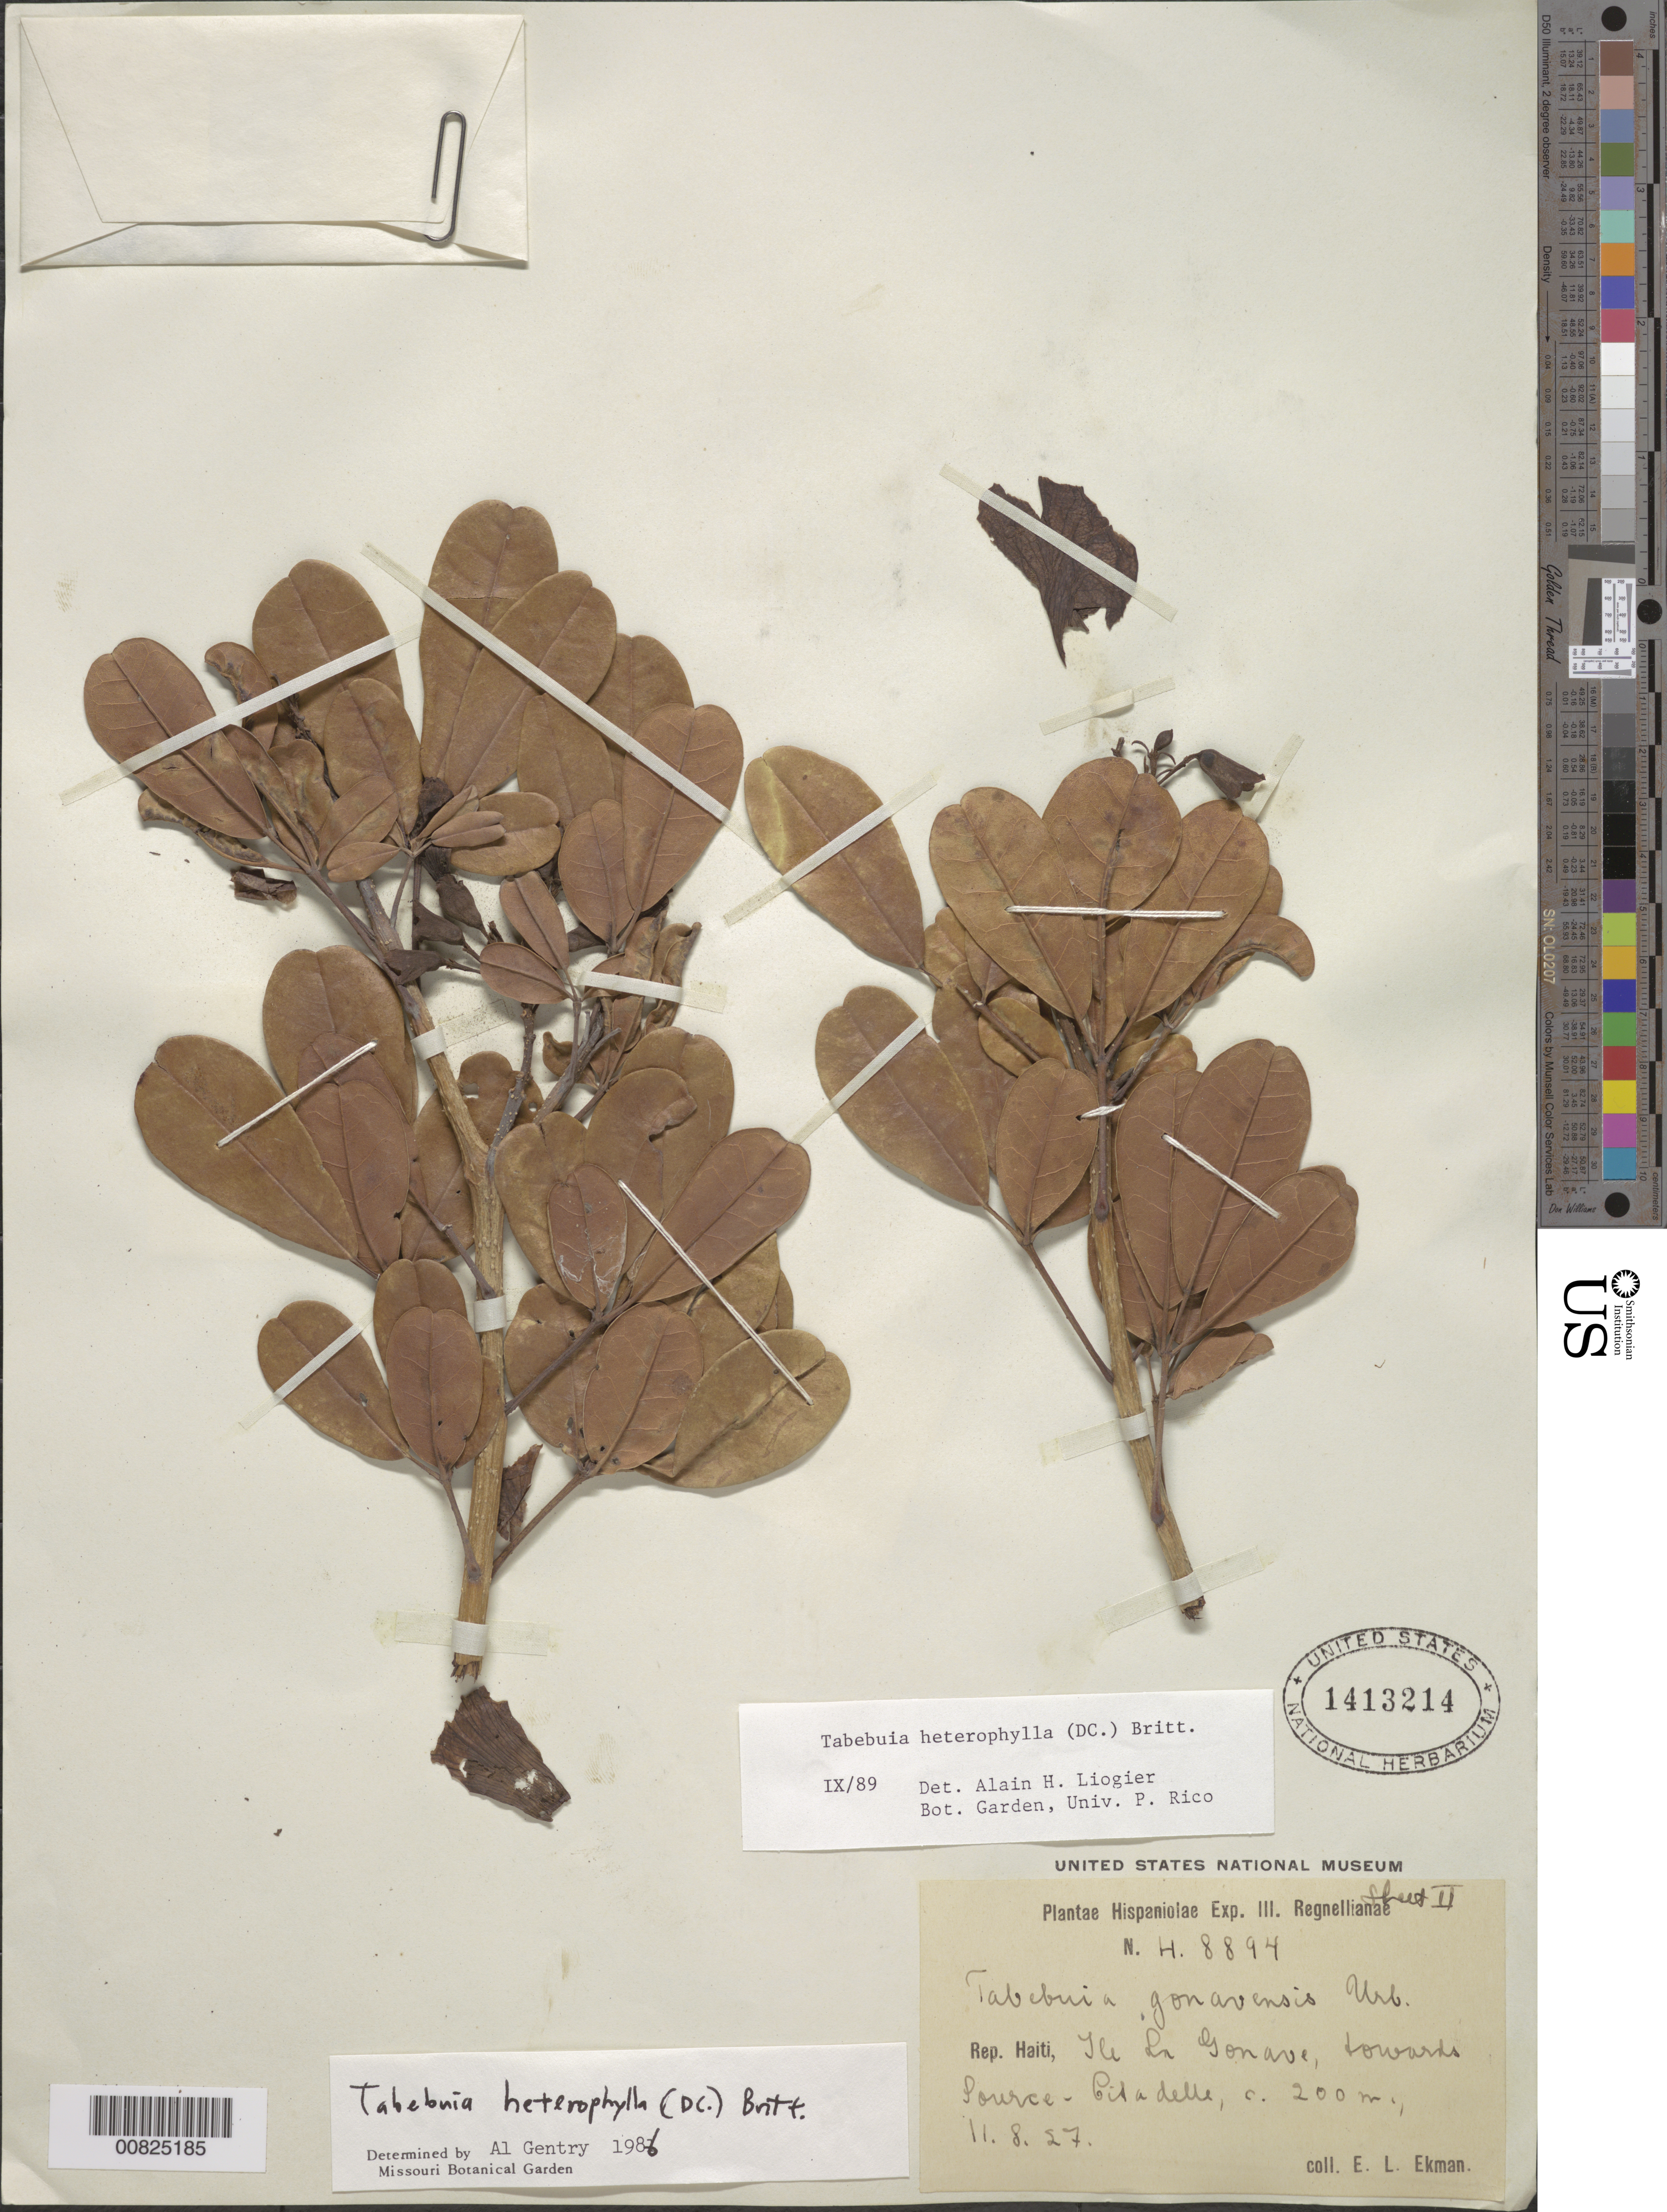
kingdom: Plantae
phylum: Tracheophyta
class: Magnoliopsida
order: Lamiales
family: Bignoniaceae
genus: Tabebuia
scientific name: Tabebuia heterophylla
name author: (DC.) Britton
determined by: Liogier, Alain H.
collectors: E. L. Ekman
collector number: H 8894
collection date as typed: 11 Aug 1927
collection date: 1927-08-11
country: Haiti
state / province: Ouest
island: Île de la Gonâve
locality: Towards Source-Citadelle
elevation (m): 200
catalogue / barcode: US 1413214